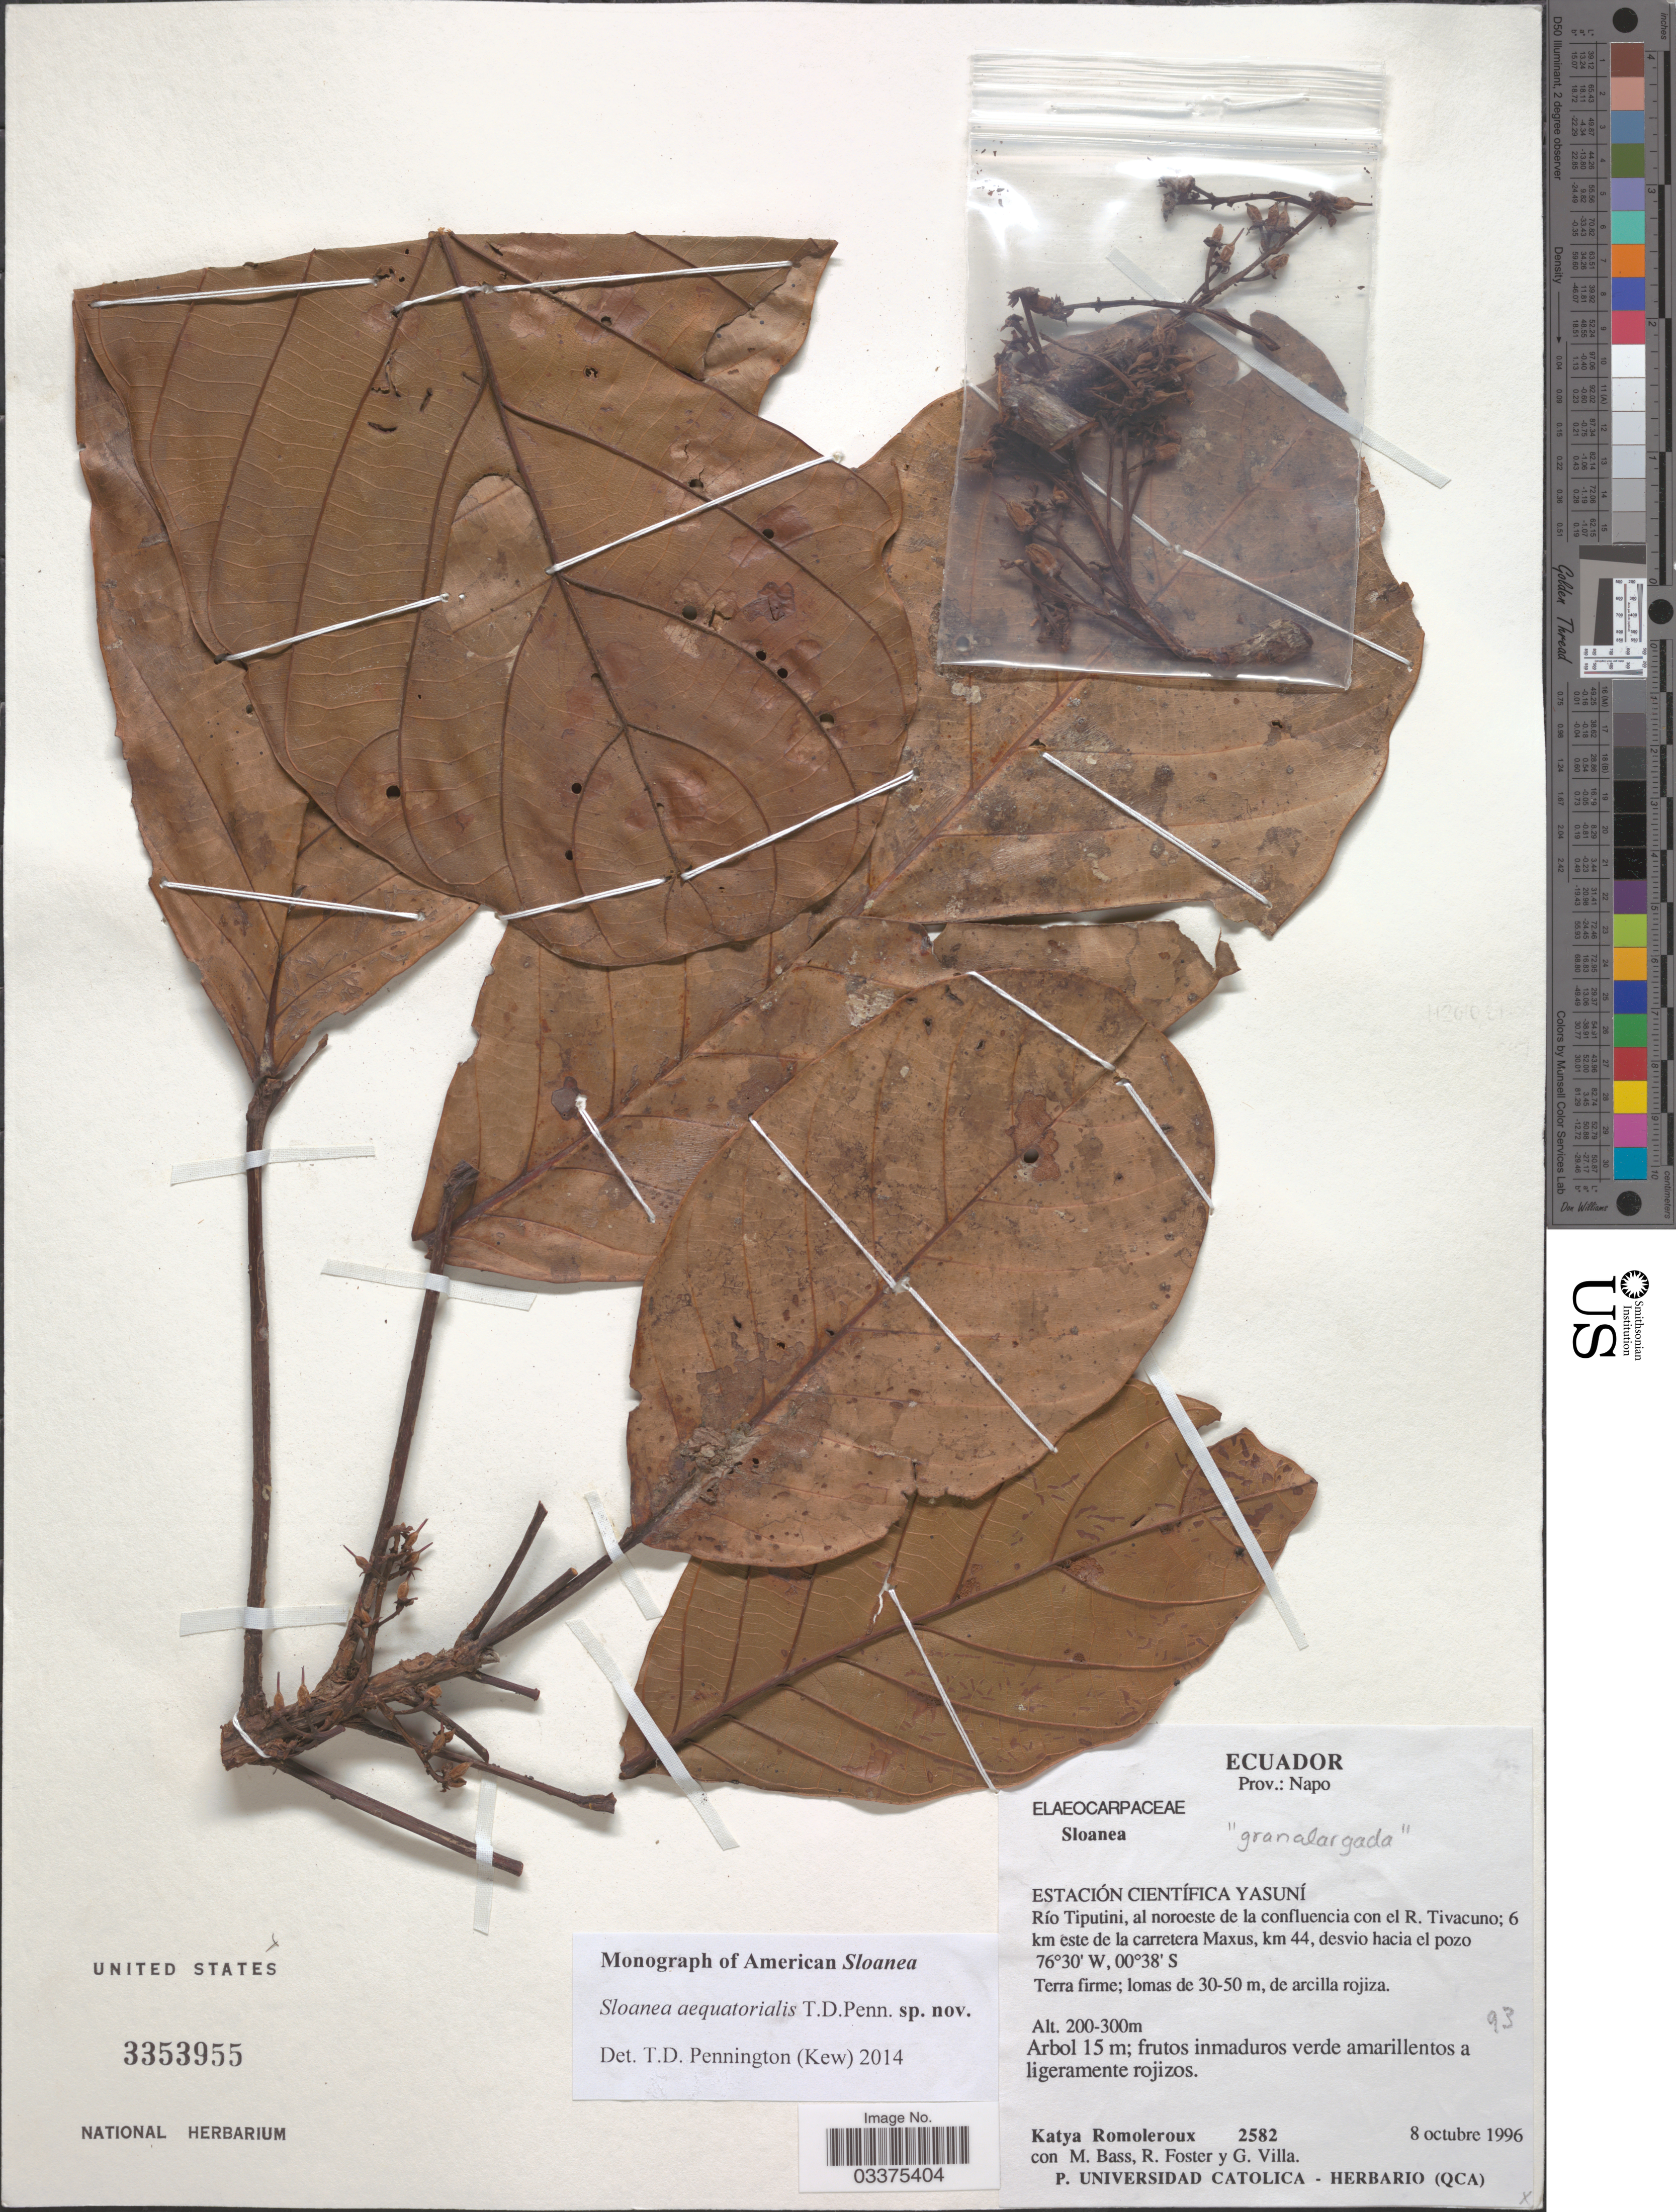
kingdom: Plantae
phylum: Tracheophyta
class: Magnoliopsida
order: Oxalidales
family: Elaeocarpaceae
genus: Sloanea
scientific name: Sloanea aequatorialis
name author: T.D. Penn.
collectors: K. Romoleroux, M. Bass, R. Foster & G. Villa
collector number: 2582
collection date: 1996-10-08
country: Ecuador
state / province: Napo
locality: Estación Científica Yasuní. Río Tiputini, al noroeste de la confluencia con el R. Tivacuno; 6 km este de la carretera Maxus, km 44, desvio hacia el pozo.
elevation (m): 200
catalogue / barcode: US 3353955